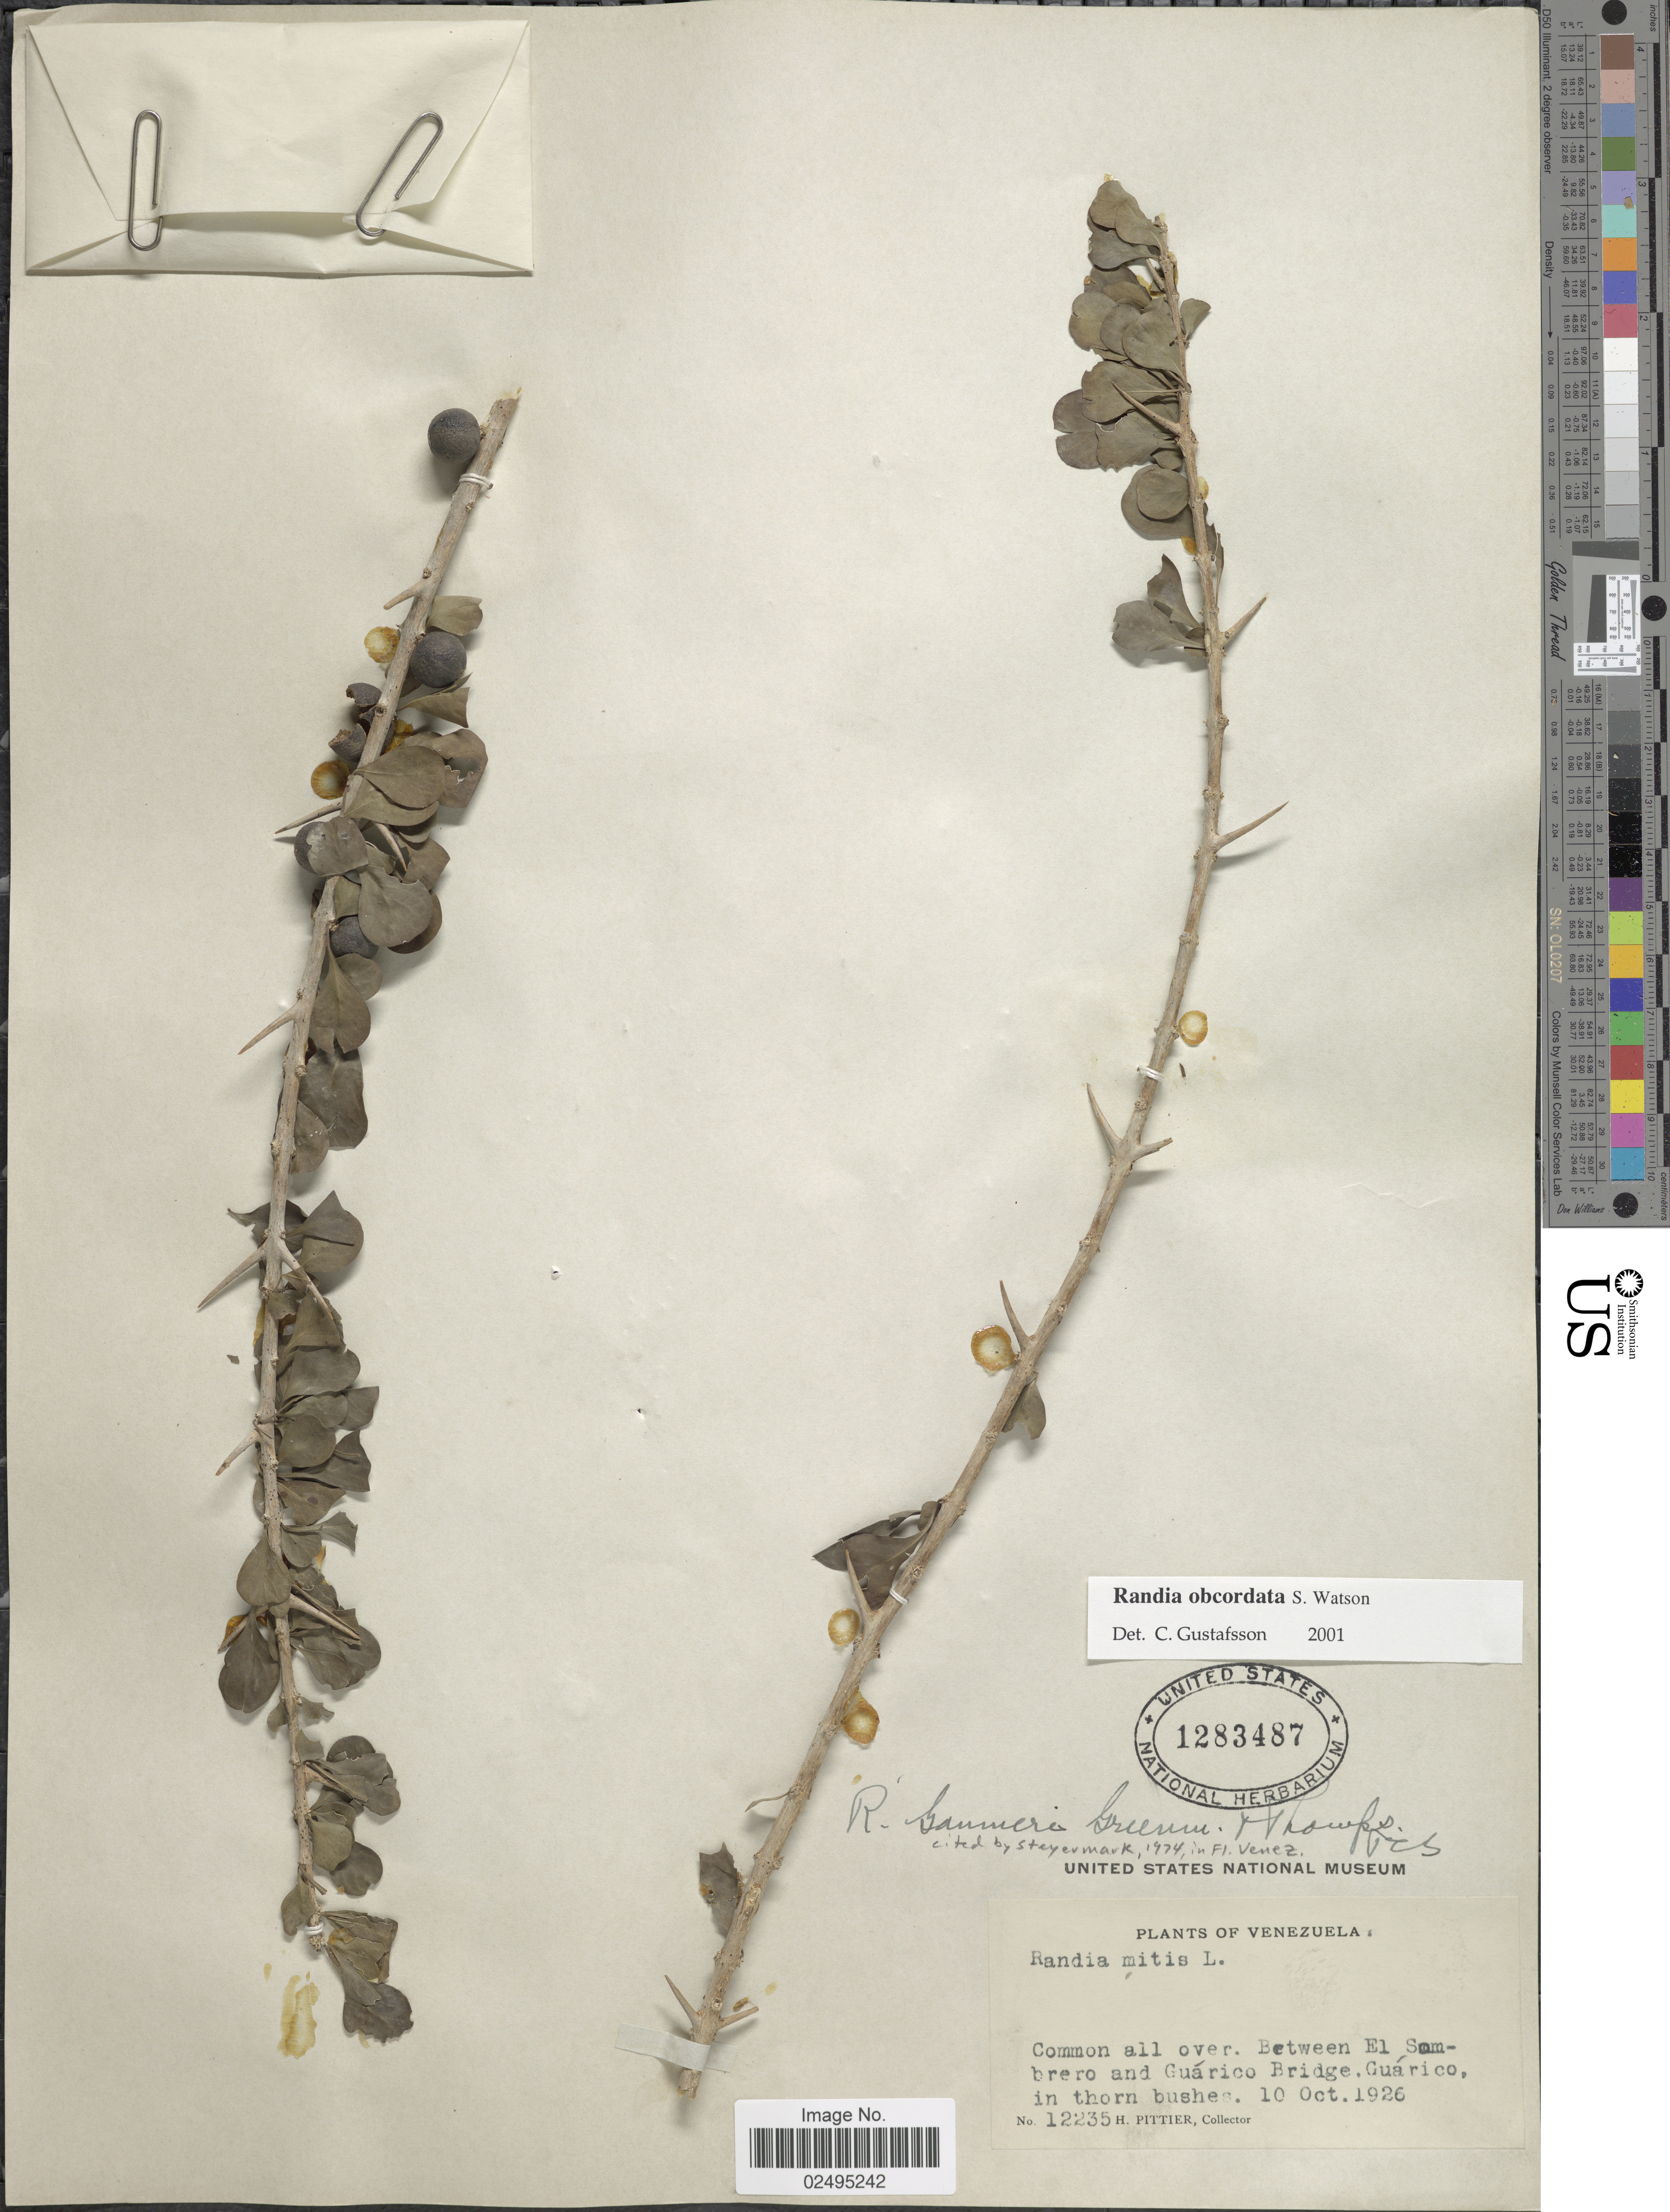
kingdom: Plantae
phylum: Tracheophyta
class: Magnoliopsida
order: Gentianales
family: Rubiaceae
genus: Randia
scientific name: Randia obcordata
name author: S. Watson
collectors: H. F. Pittier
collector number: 12235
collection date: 1926-10-10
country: Venezuela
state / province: Guárico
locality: Between El Sombrero and Guarico Bridge, Guarico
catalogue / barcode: US 1283487